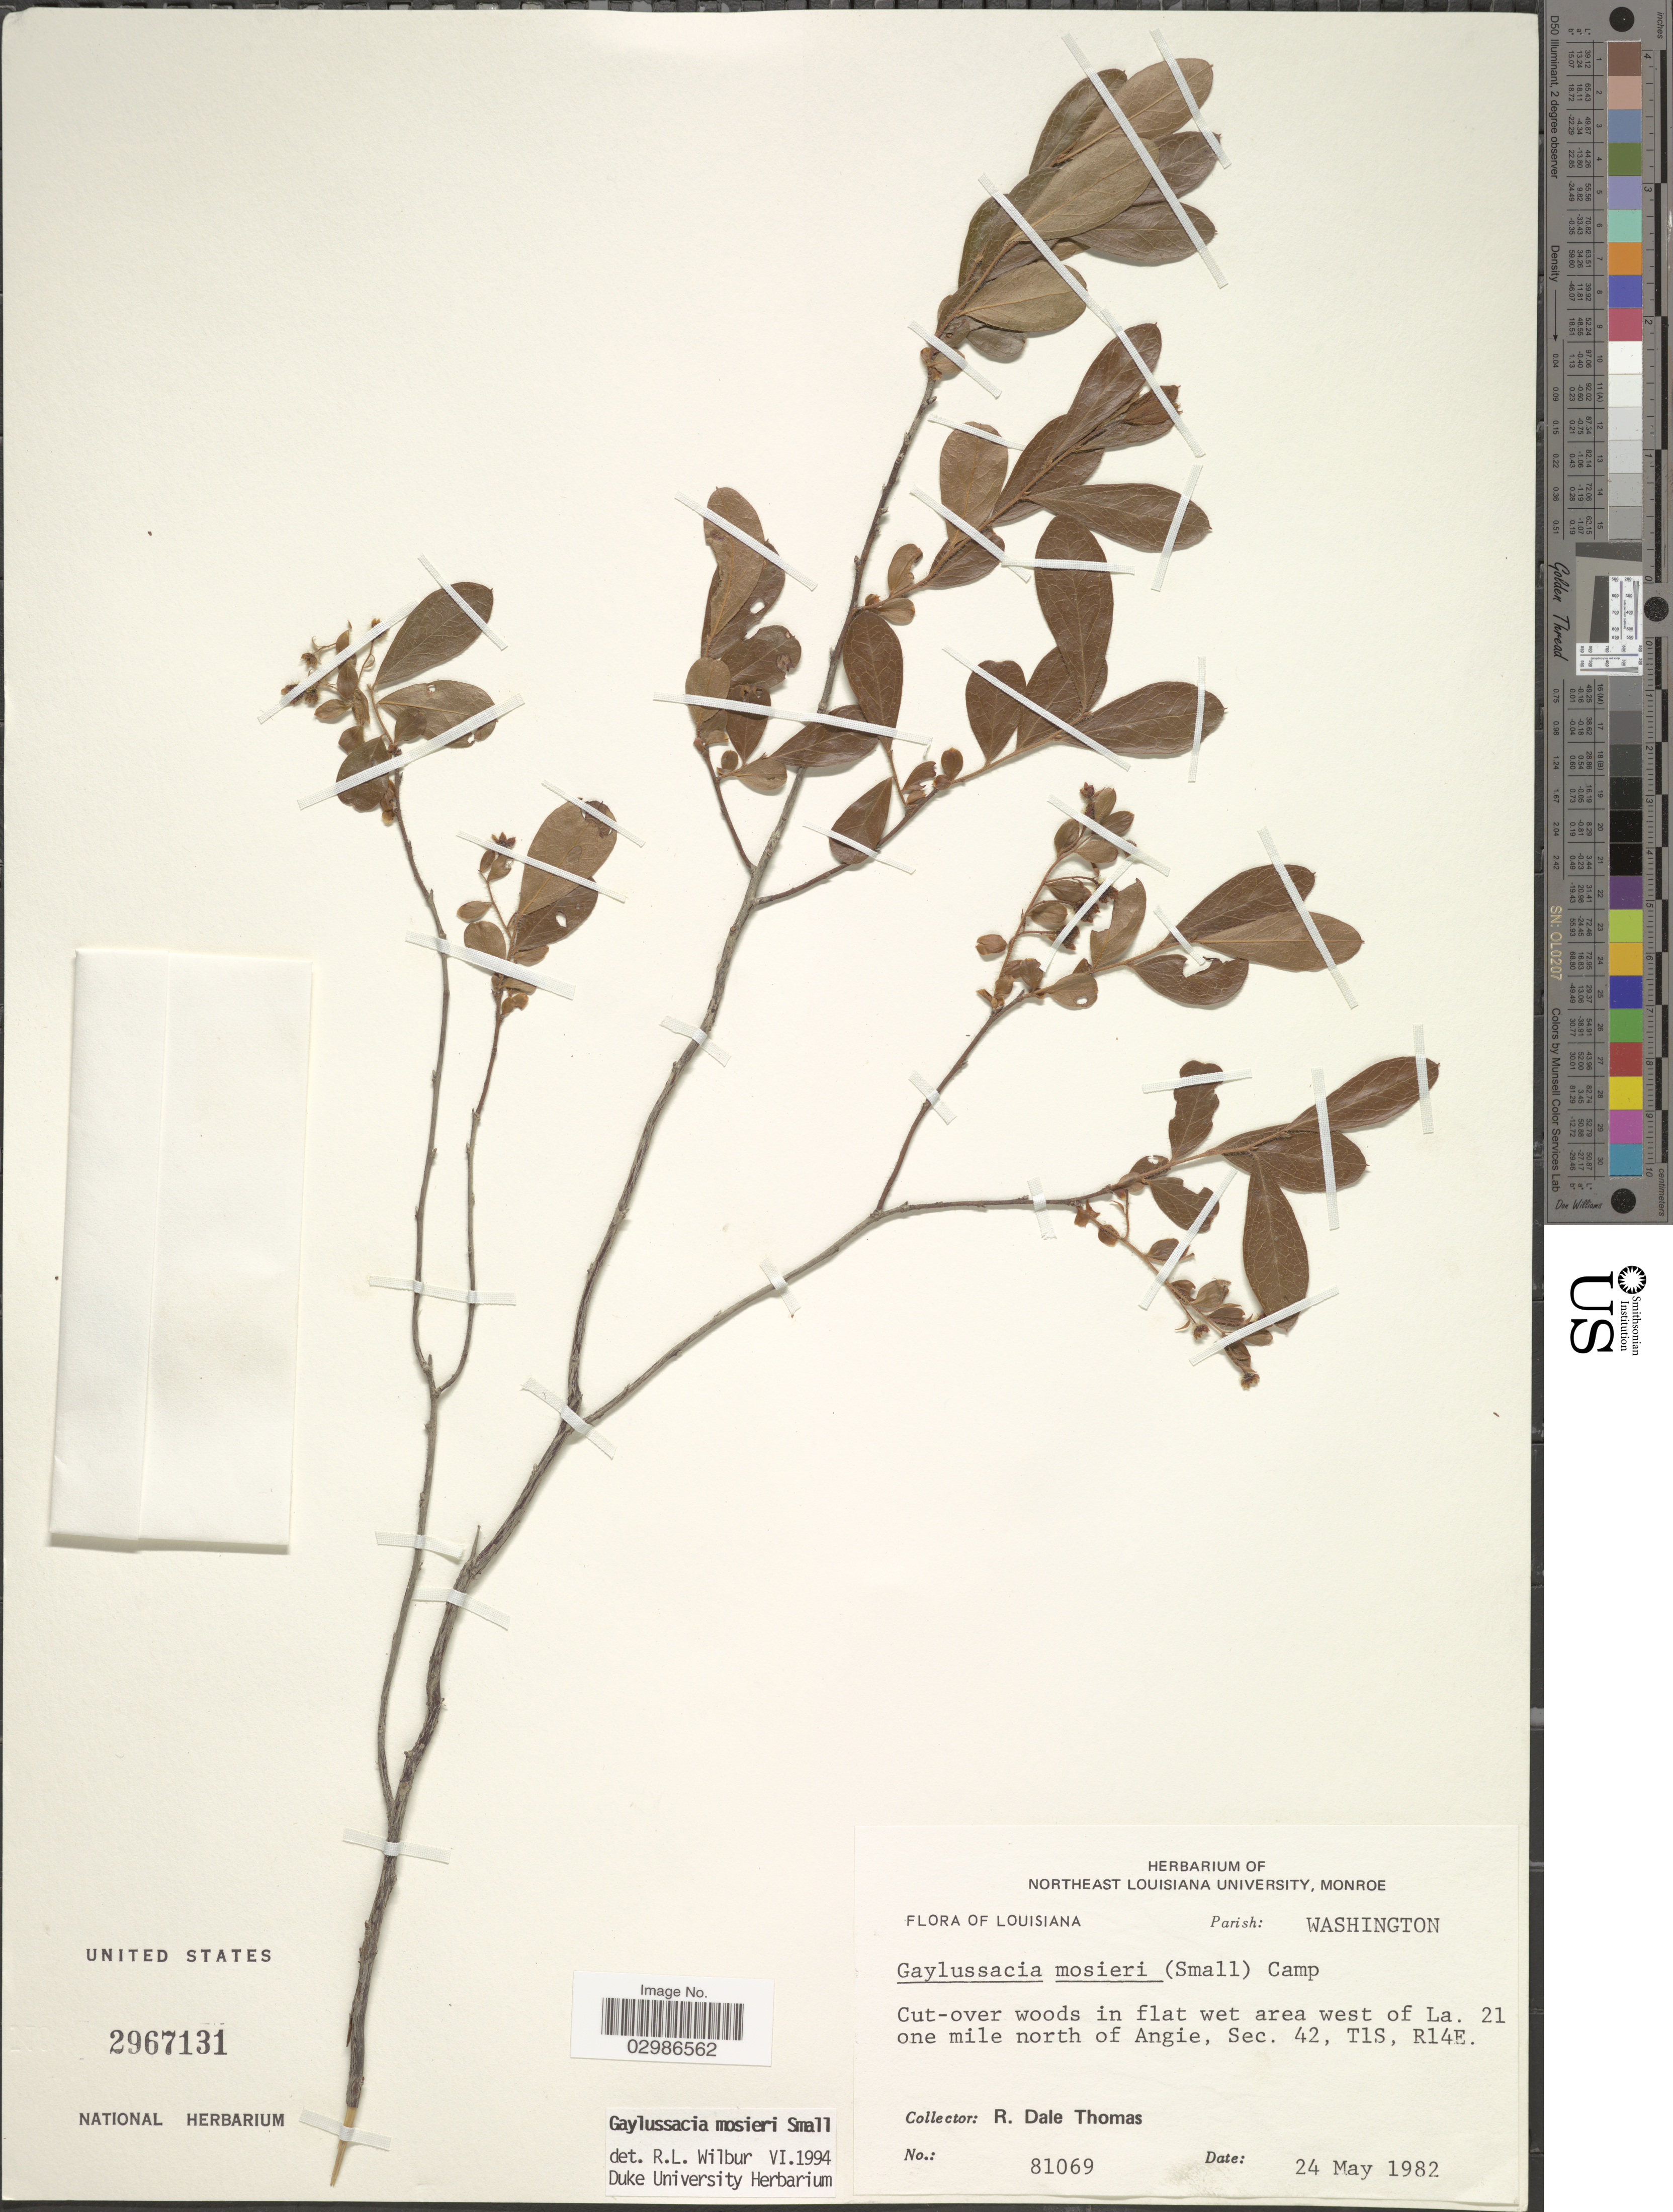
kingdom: Plantae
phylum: Tracheophyta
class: Magnoliopsida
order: Ericales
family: Ericaceae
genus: Gaylussacia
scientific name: Gaylussacia mosieri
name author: Small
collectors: R. Thomas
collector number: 81069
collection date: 1982-05-24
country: United States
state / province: Louisiana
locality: Parish: Washington. In flat wet area west of La. 21 one mile north of Angie, Sec. 42, T1A, R14E.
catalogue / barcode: US 2967131